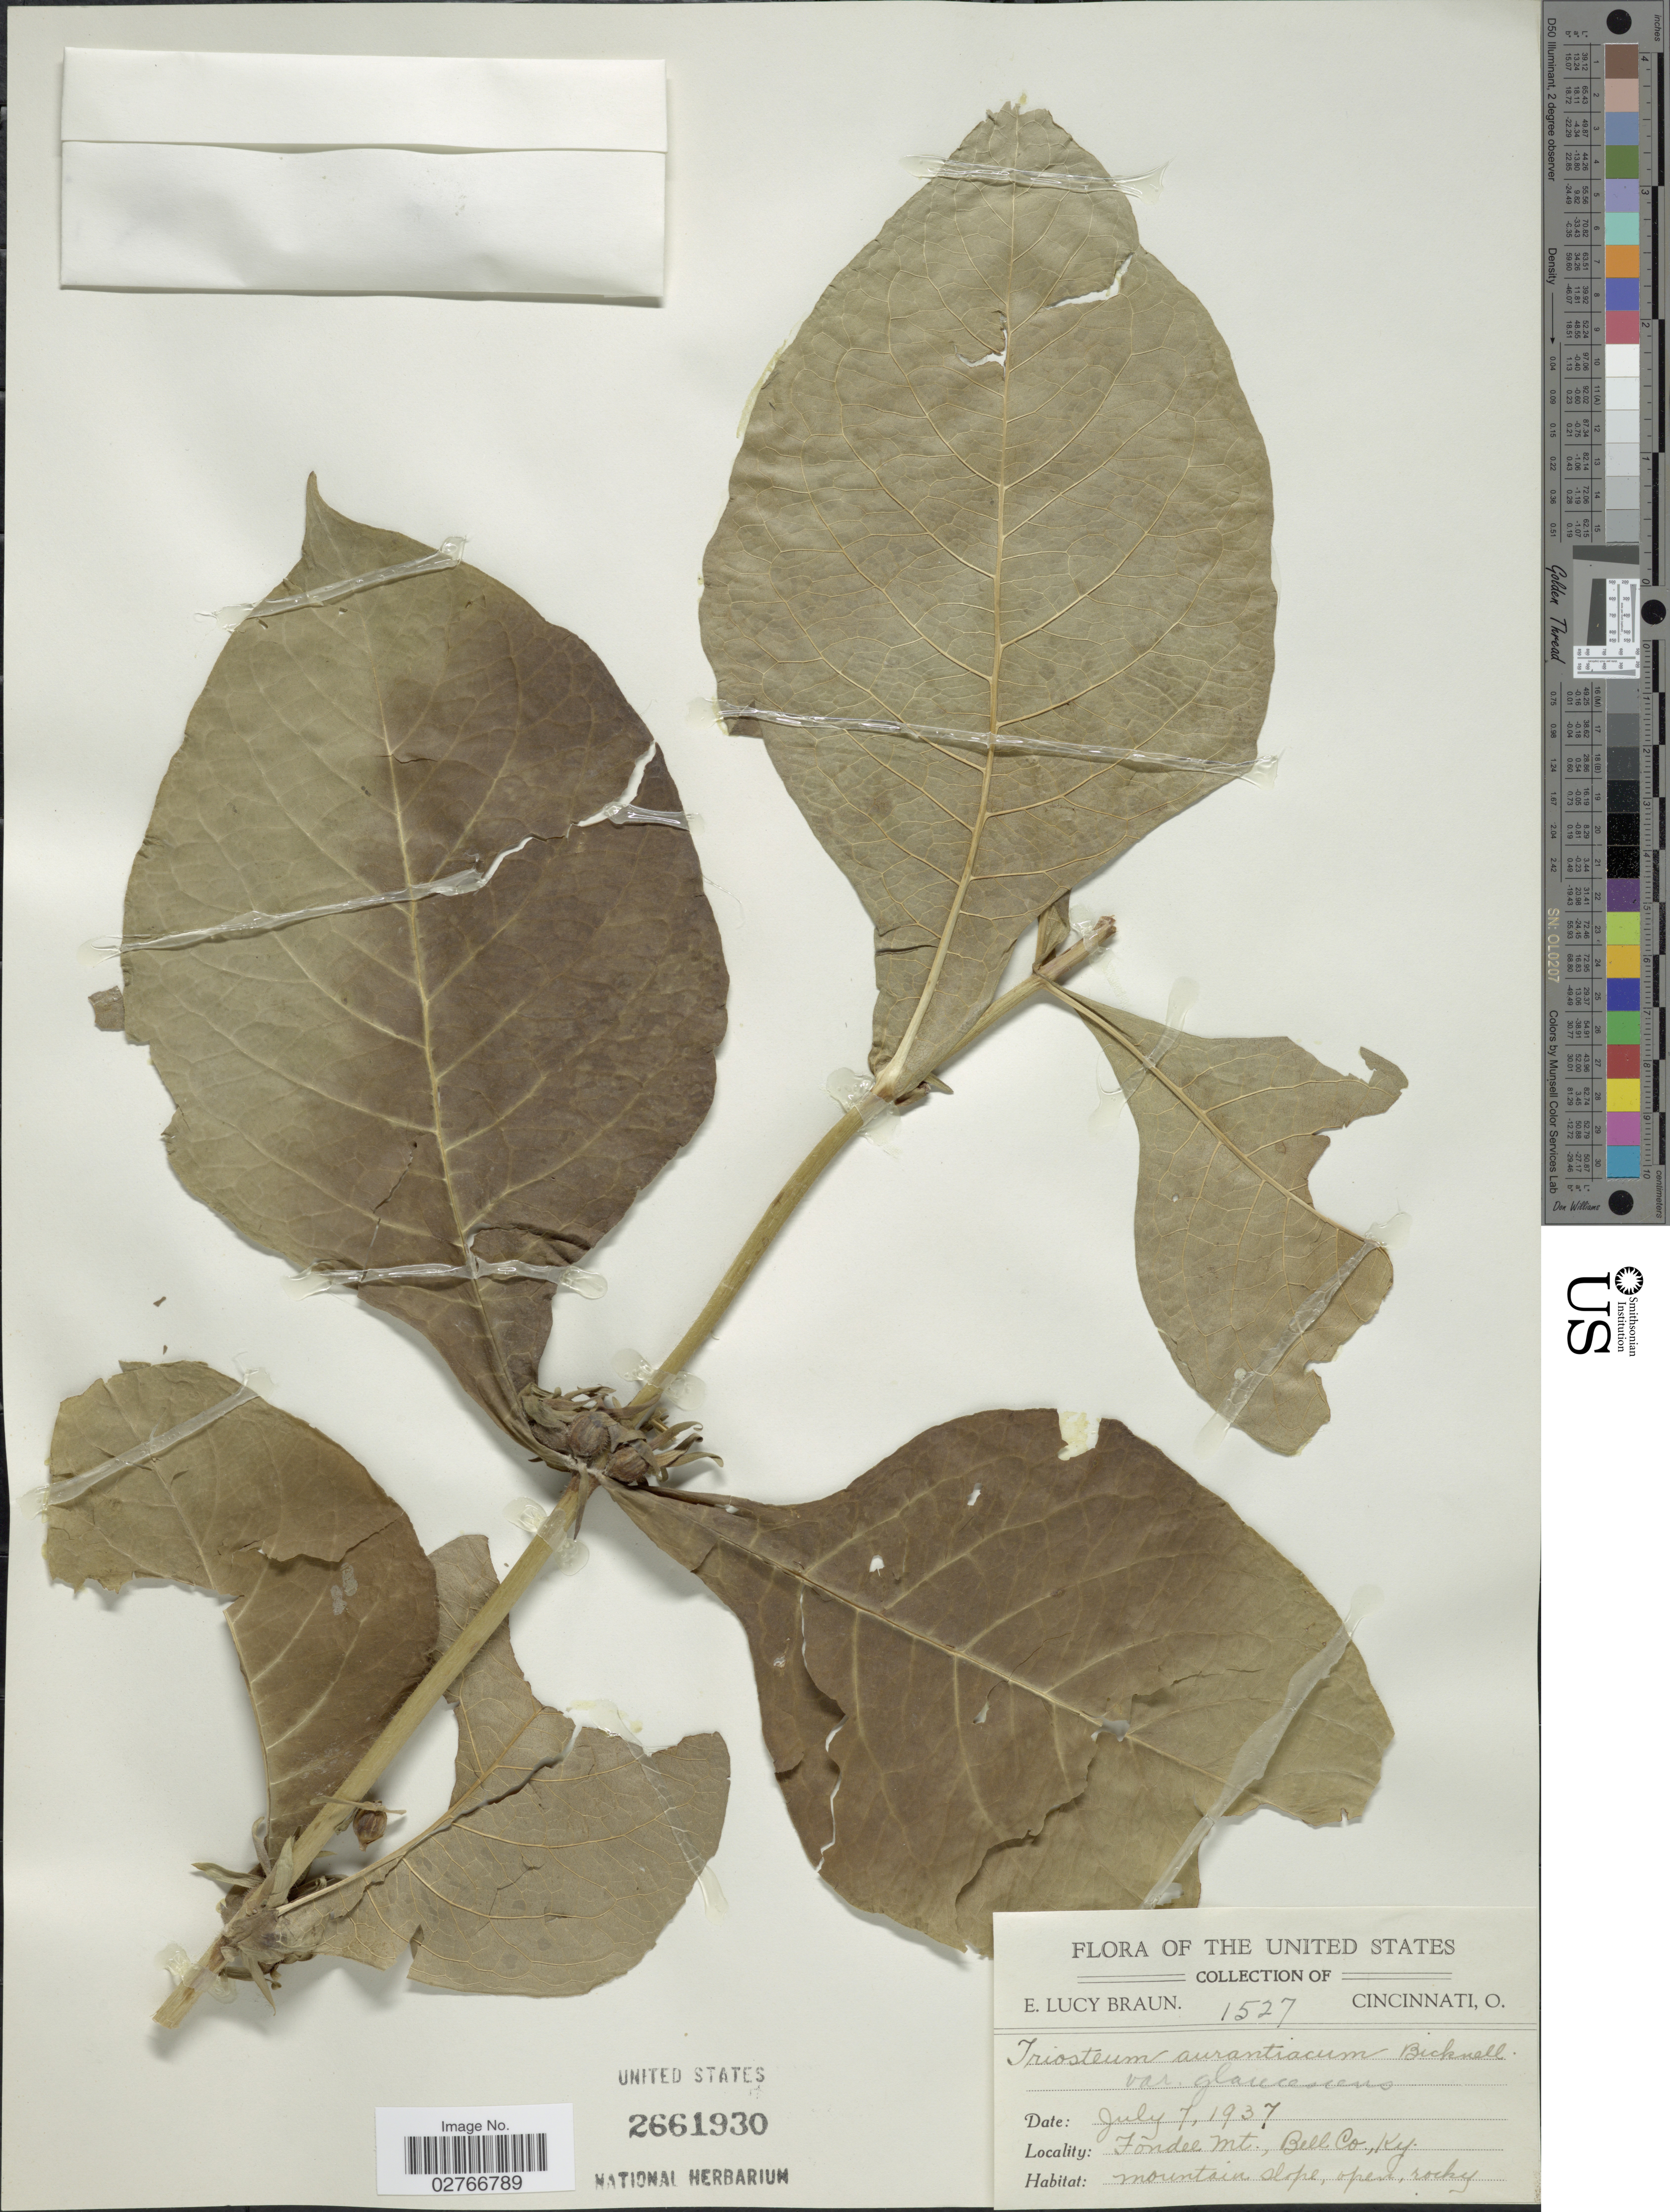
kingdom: Plantae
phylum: Tracheophyta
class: Magnoliopsida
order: Dipsacales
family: Caprifoliaceae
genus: Triosteum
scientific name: Triosteum aurantiacum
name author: E.P. Bicknell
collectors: E. L. Braun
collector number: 1527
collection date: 1937-07-07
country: United States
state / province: Kentucky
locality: Fondee Mt., Bell Co.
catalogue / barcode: US 2661930